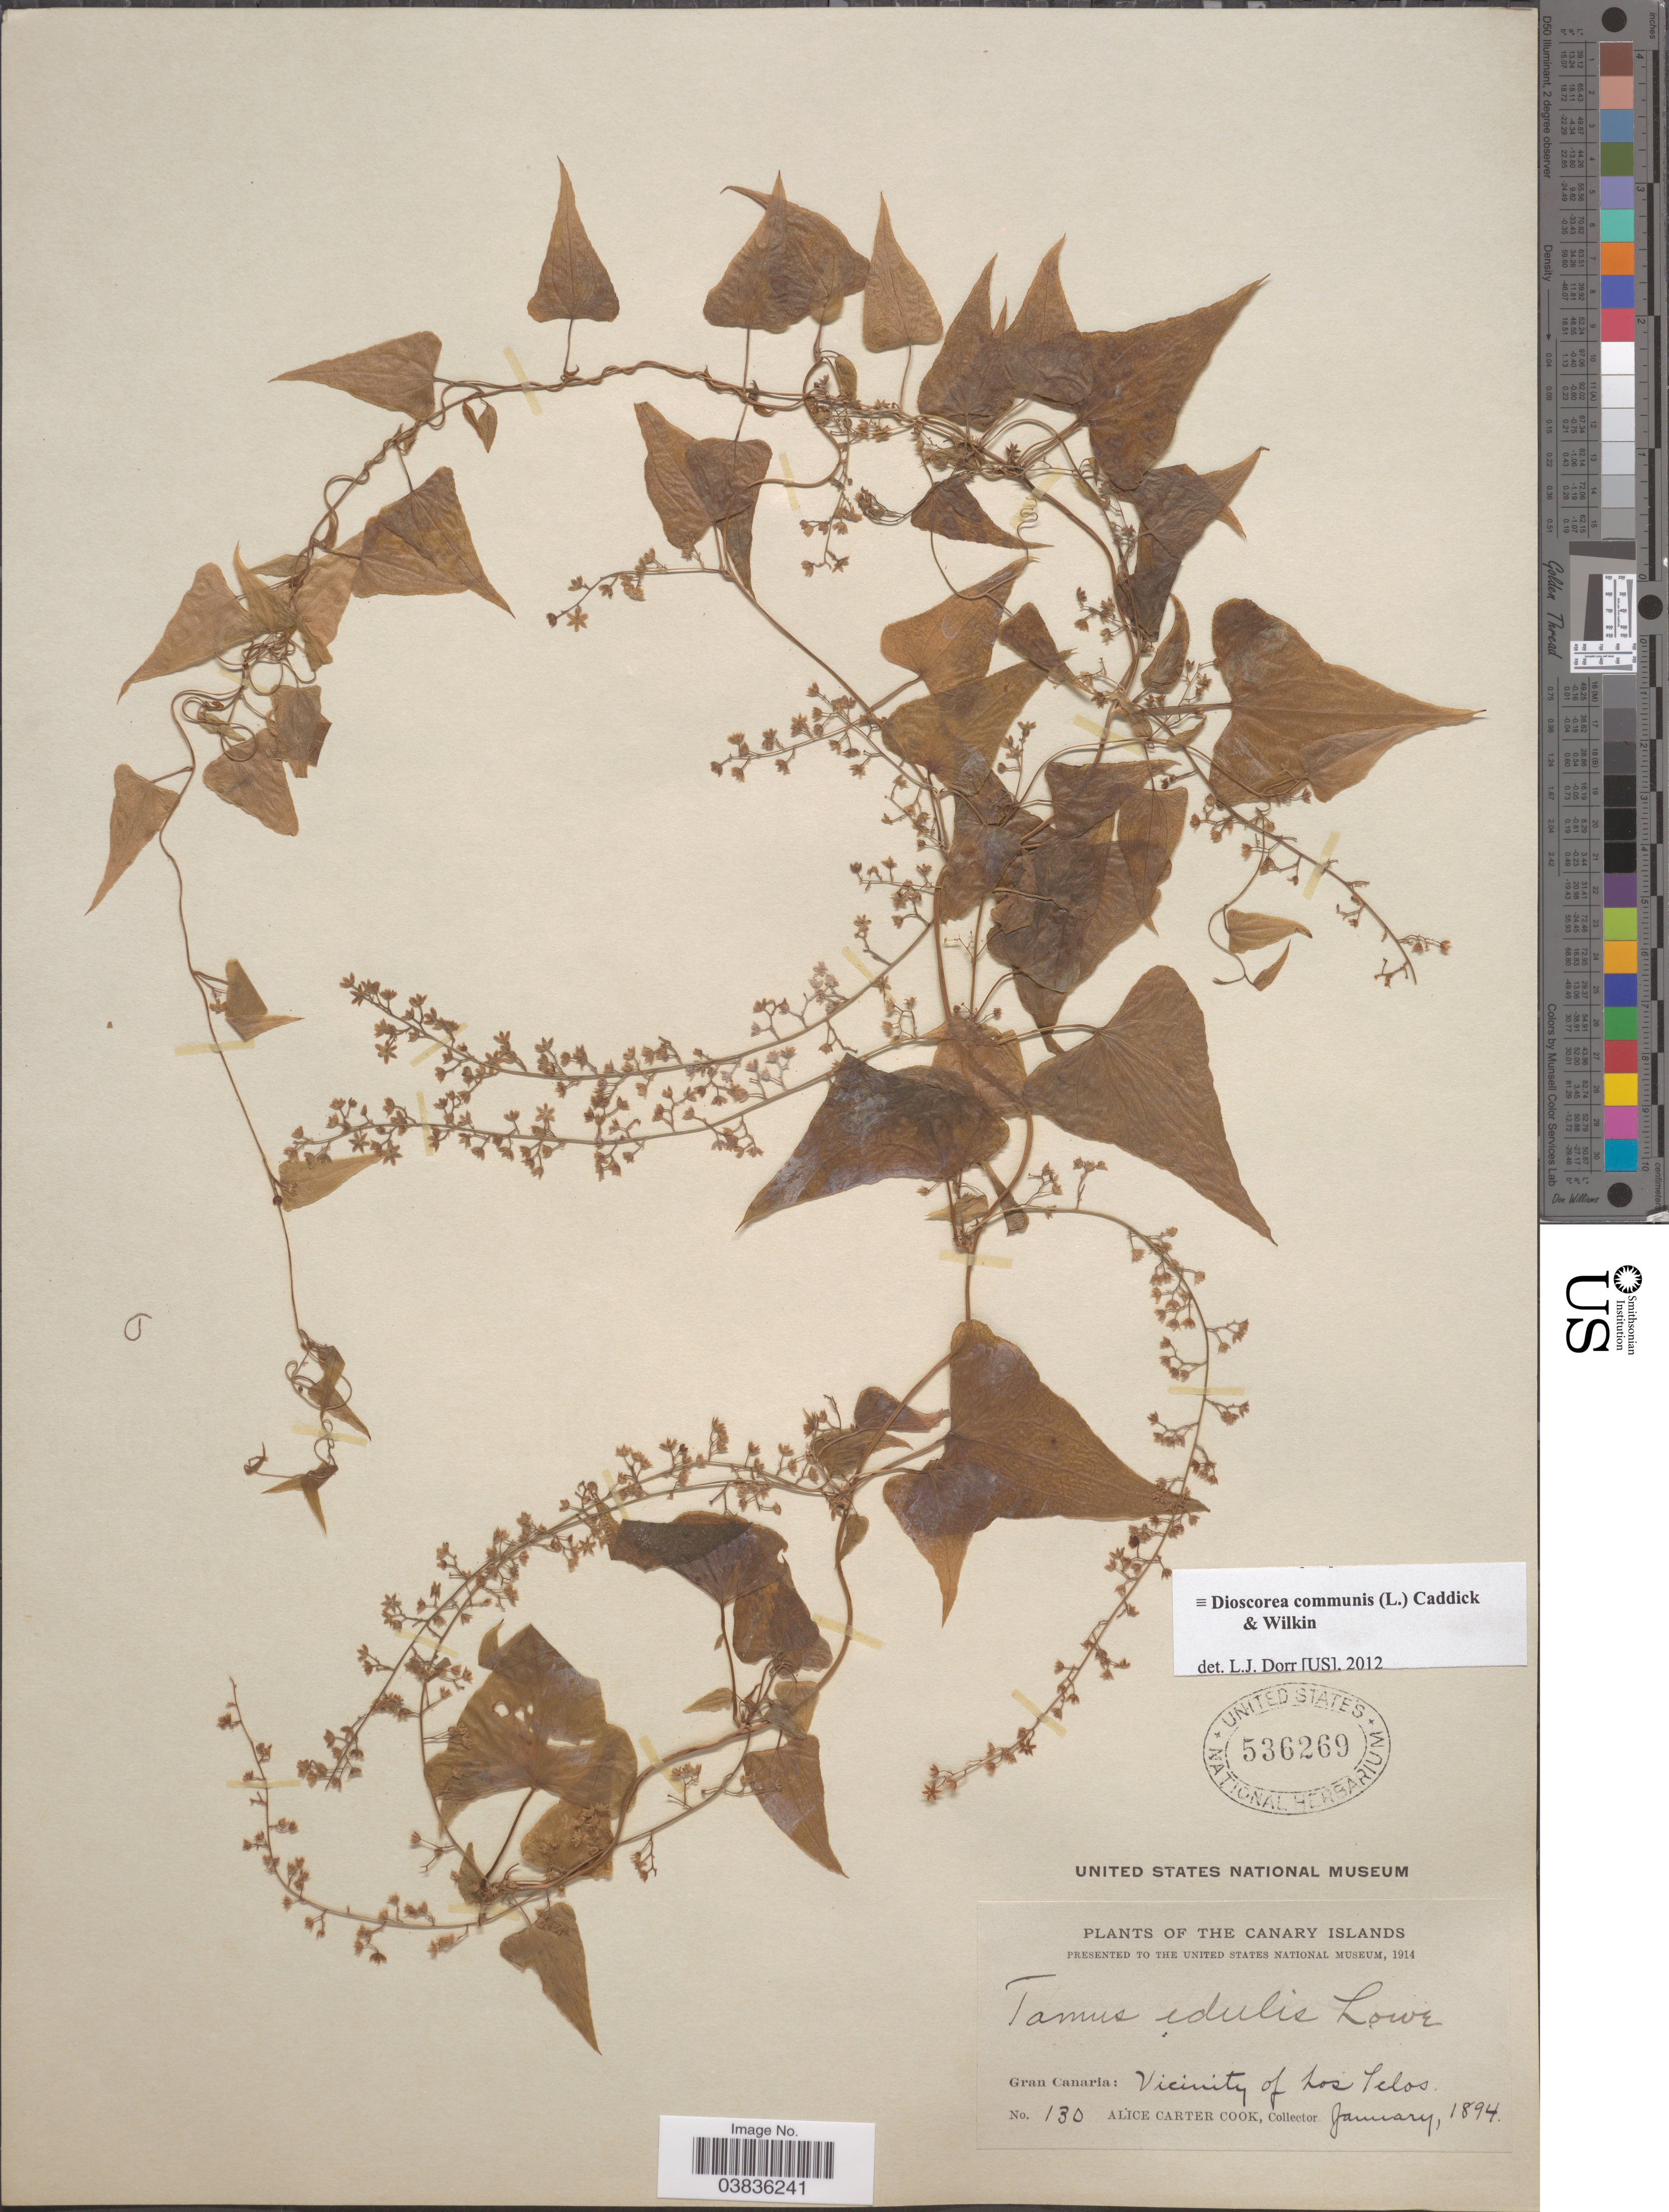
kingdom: Plantae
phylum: Tracheophyta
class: Liliopsida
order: Dioscoreales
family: Dioscoreaceae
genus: Dioscorea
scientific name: Dioscorea communis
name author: (L.) Caddick & Wilkin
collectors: Alice C. Cook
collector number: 130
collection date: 1894-01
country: Spain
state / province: Canarias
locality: The Canary Islands. Gran Canaria: Vicinity of Los Telos.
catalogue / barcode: US 536269